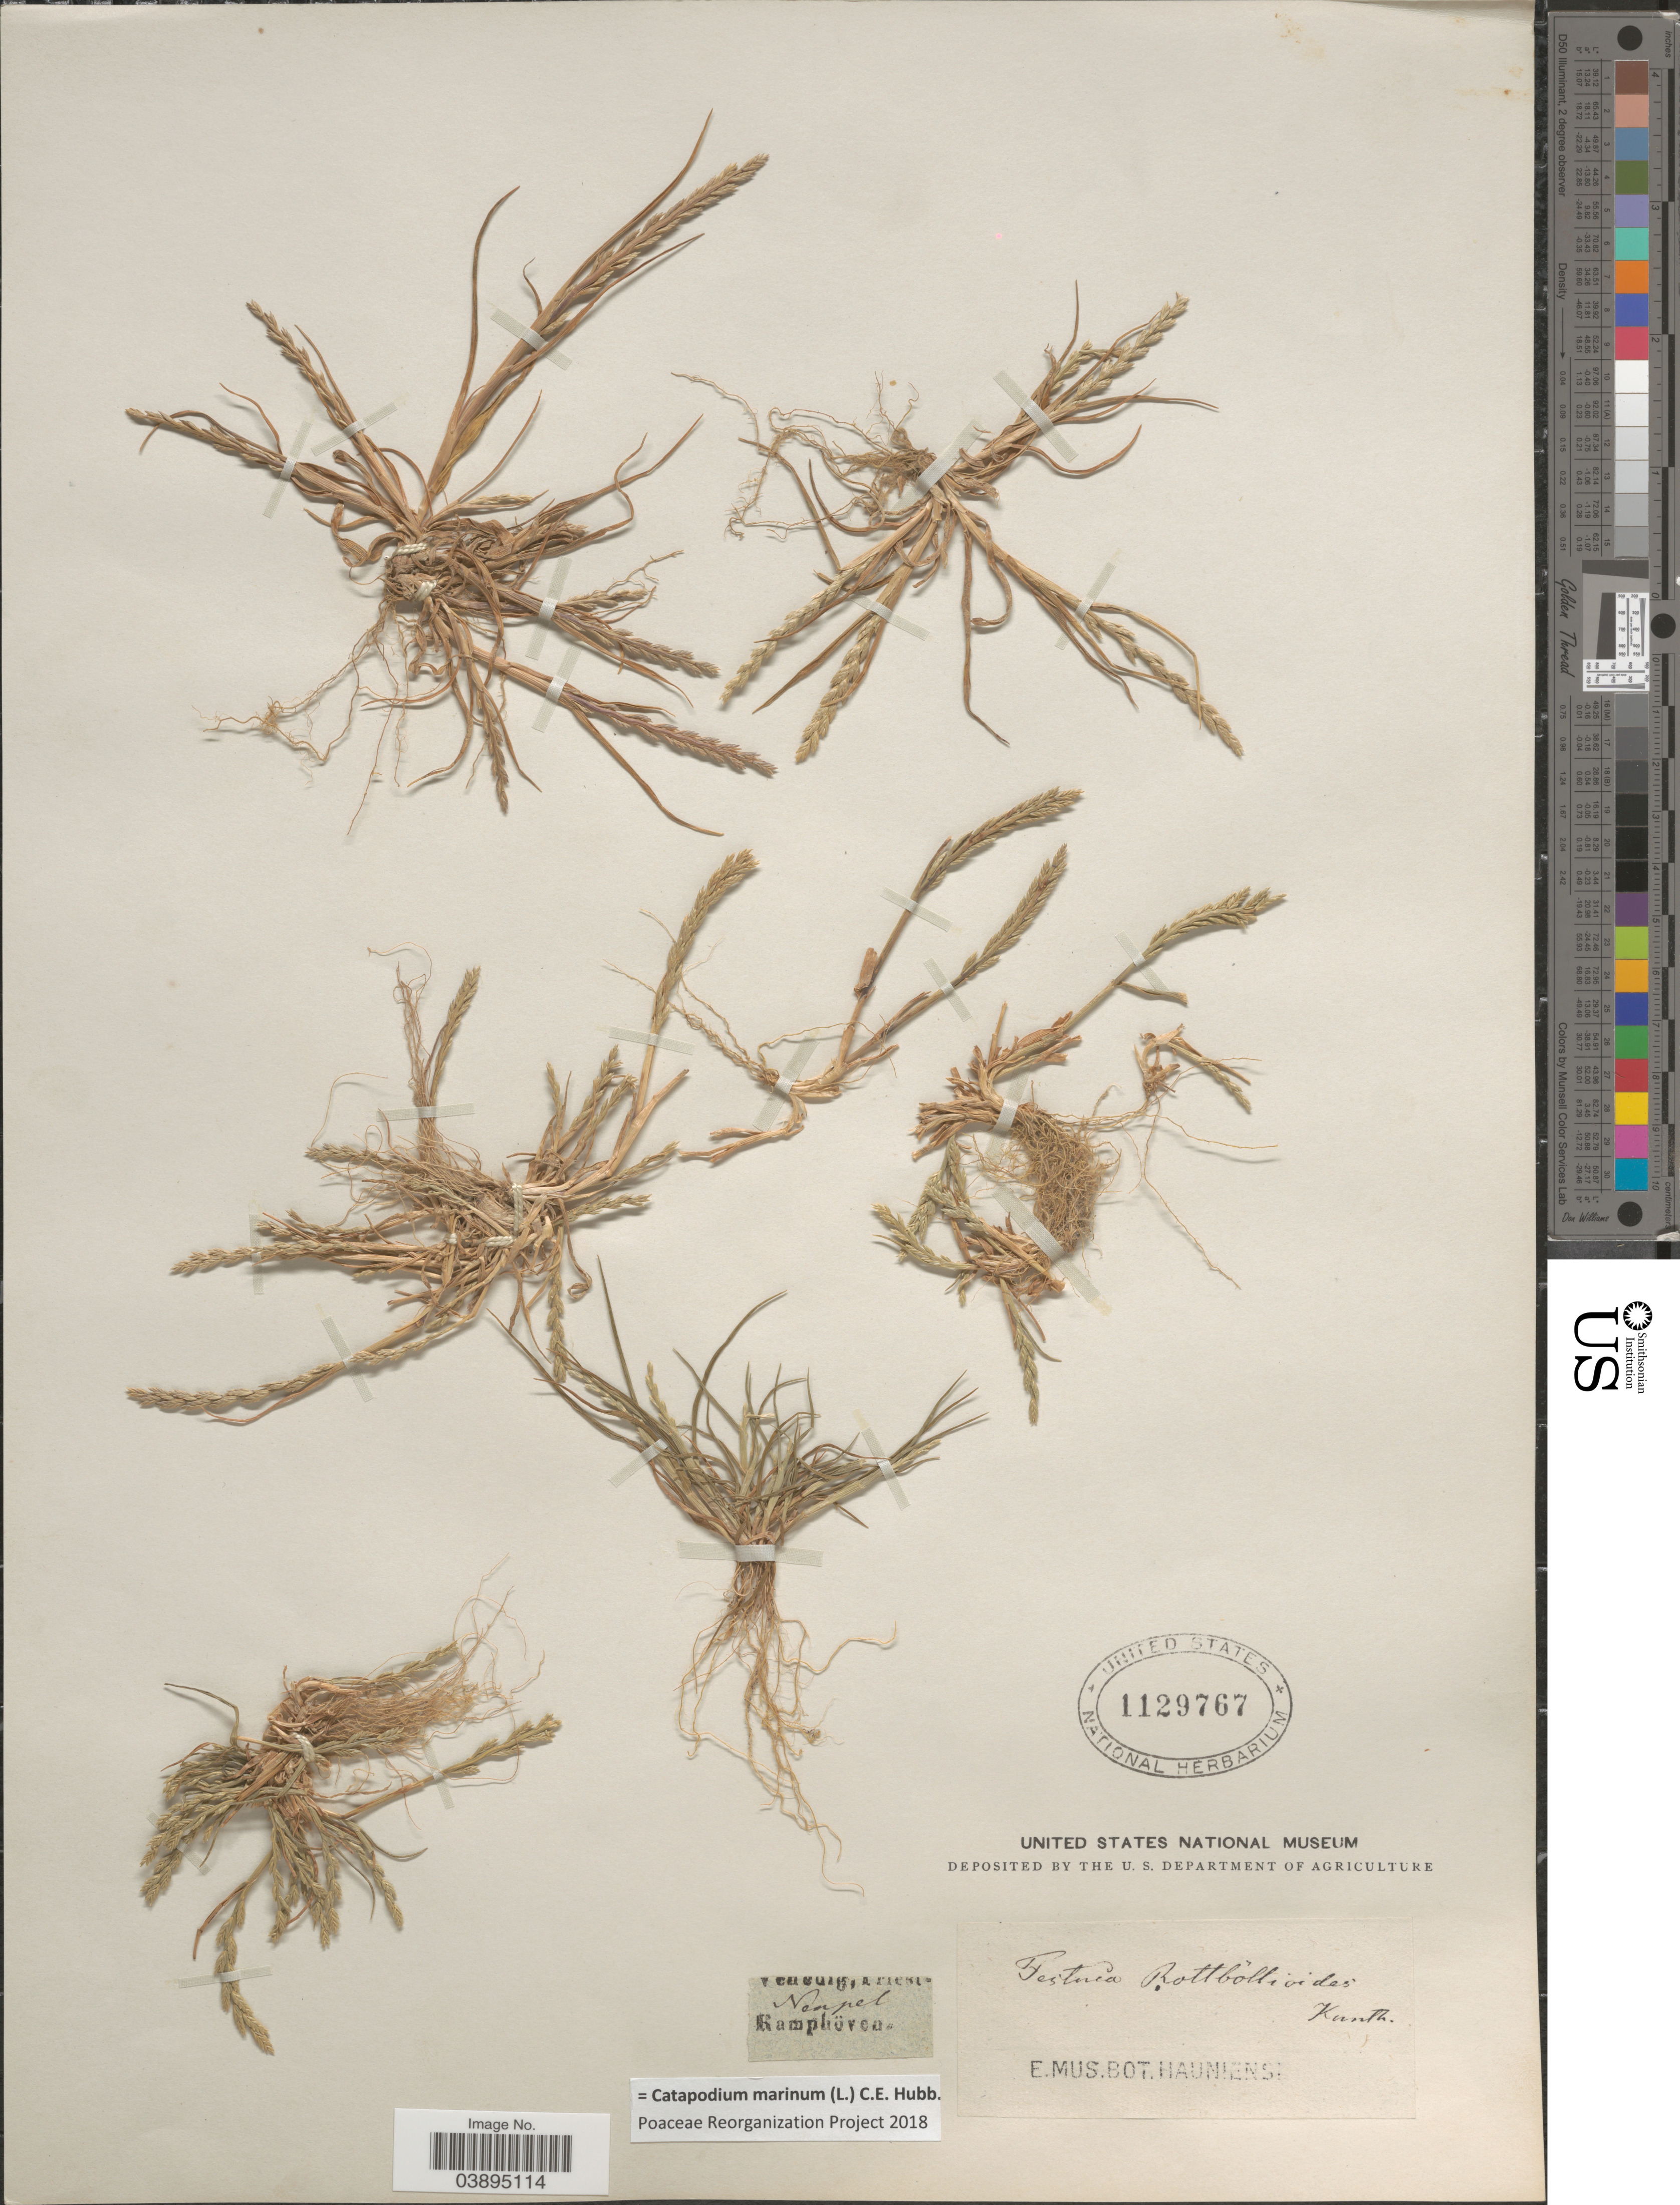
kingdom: Plantae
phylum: Tracheophyta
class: Liliopsida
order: Poales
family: Poaceae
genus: Catapodium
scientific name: Catapodium marinum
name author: (L.) C.E. Hubb.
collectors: Kamphöven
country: Italy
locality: Neapel.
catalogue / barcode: US 1129767